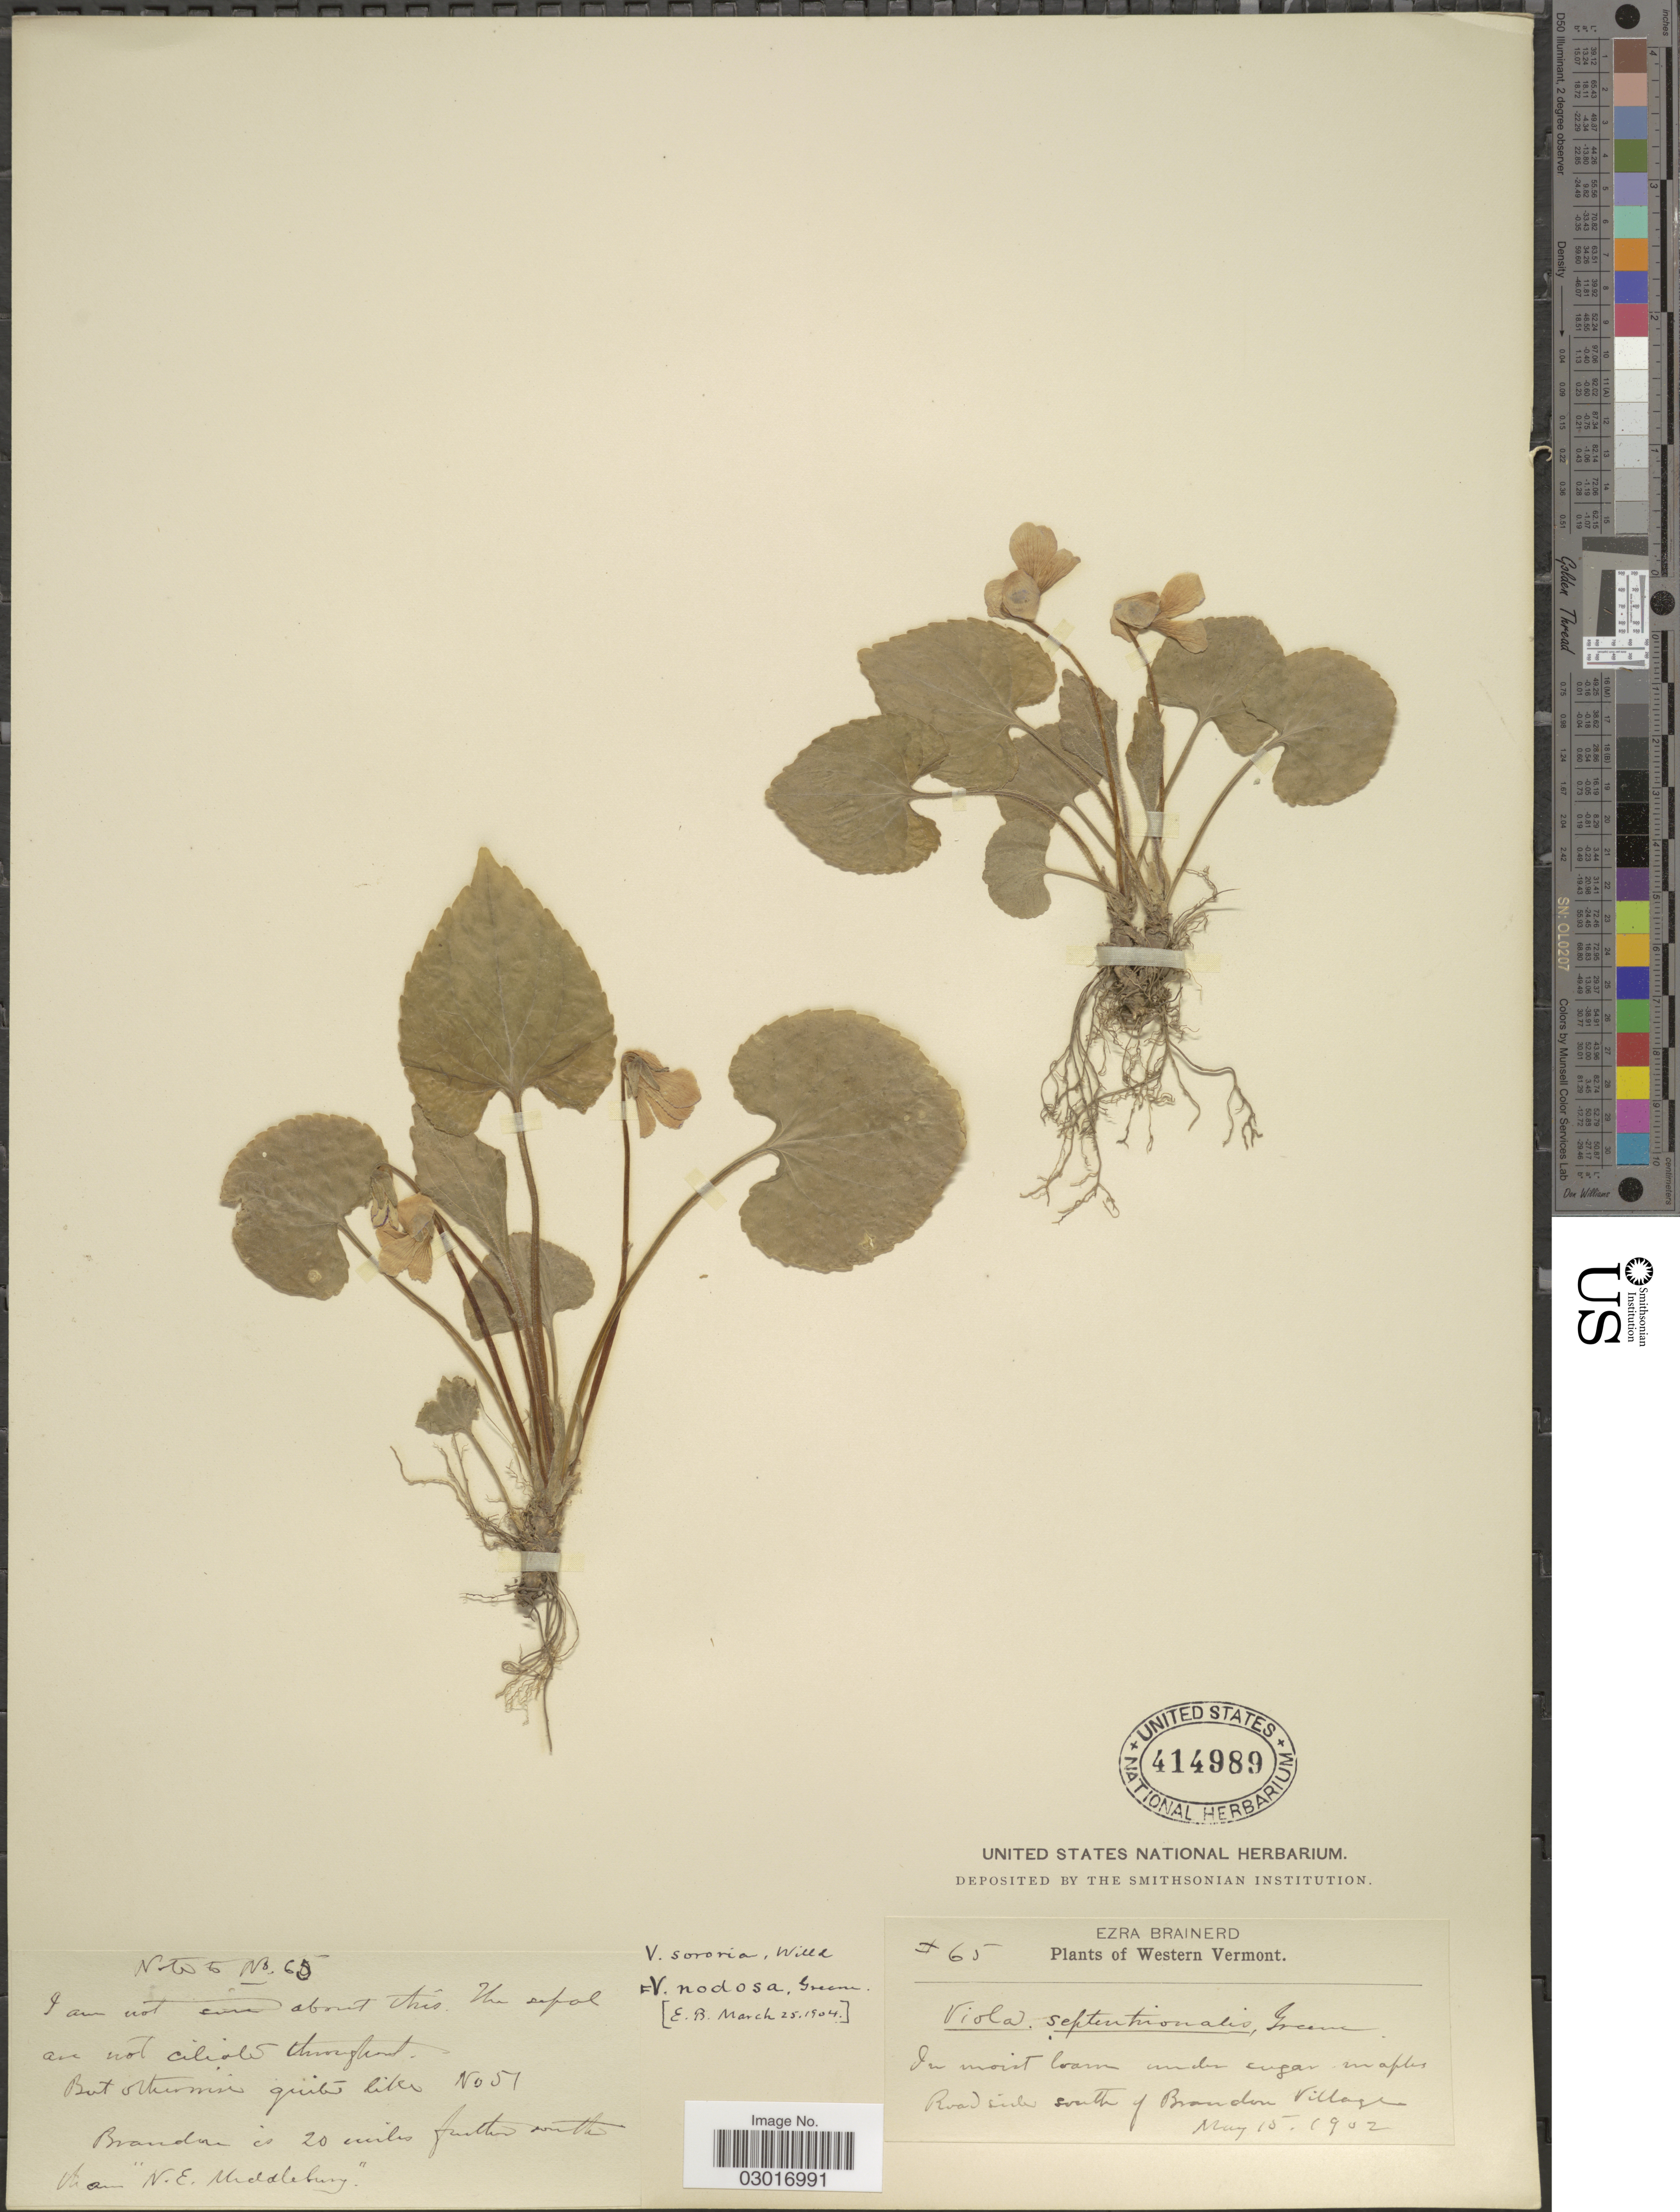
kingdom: Plantae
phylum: Tracheophyta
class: Magnoliopsida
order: Malpighiales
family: Violaceae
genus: Viola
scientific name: Viola sororia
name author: Willd.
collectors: E. Brainerd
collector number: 65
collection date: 1902-05-15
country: United States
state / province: Vermont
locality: Western Vermont. Roadside south of Brandon Village, Brandon is 20 miles further south Vt on "N.E. Middlebury".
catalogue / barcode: US 414989